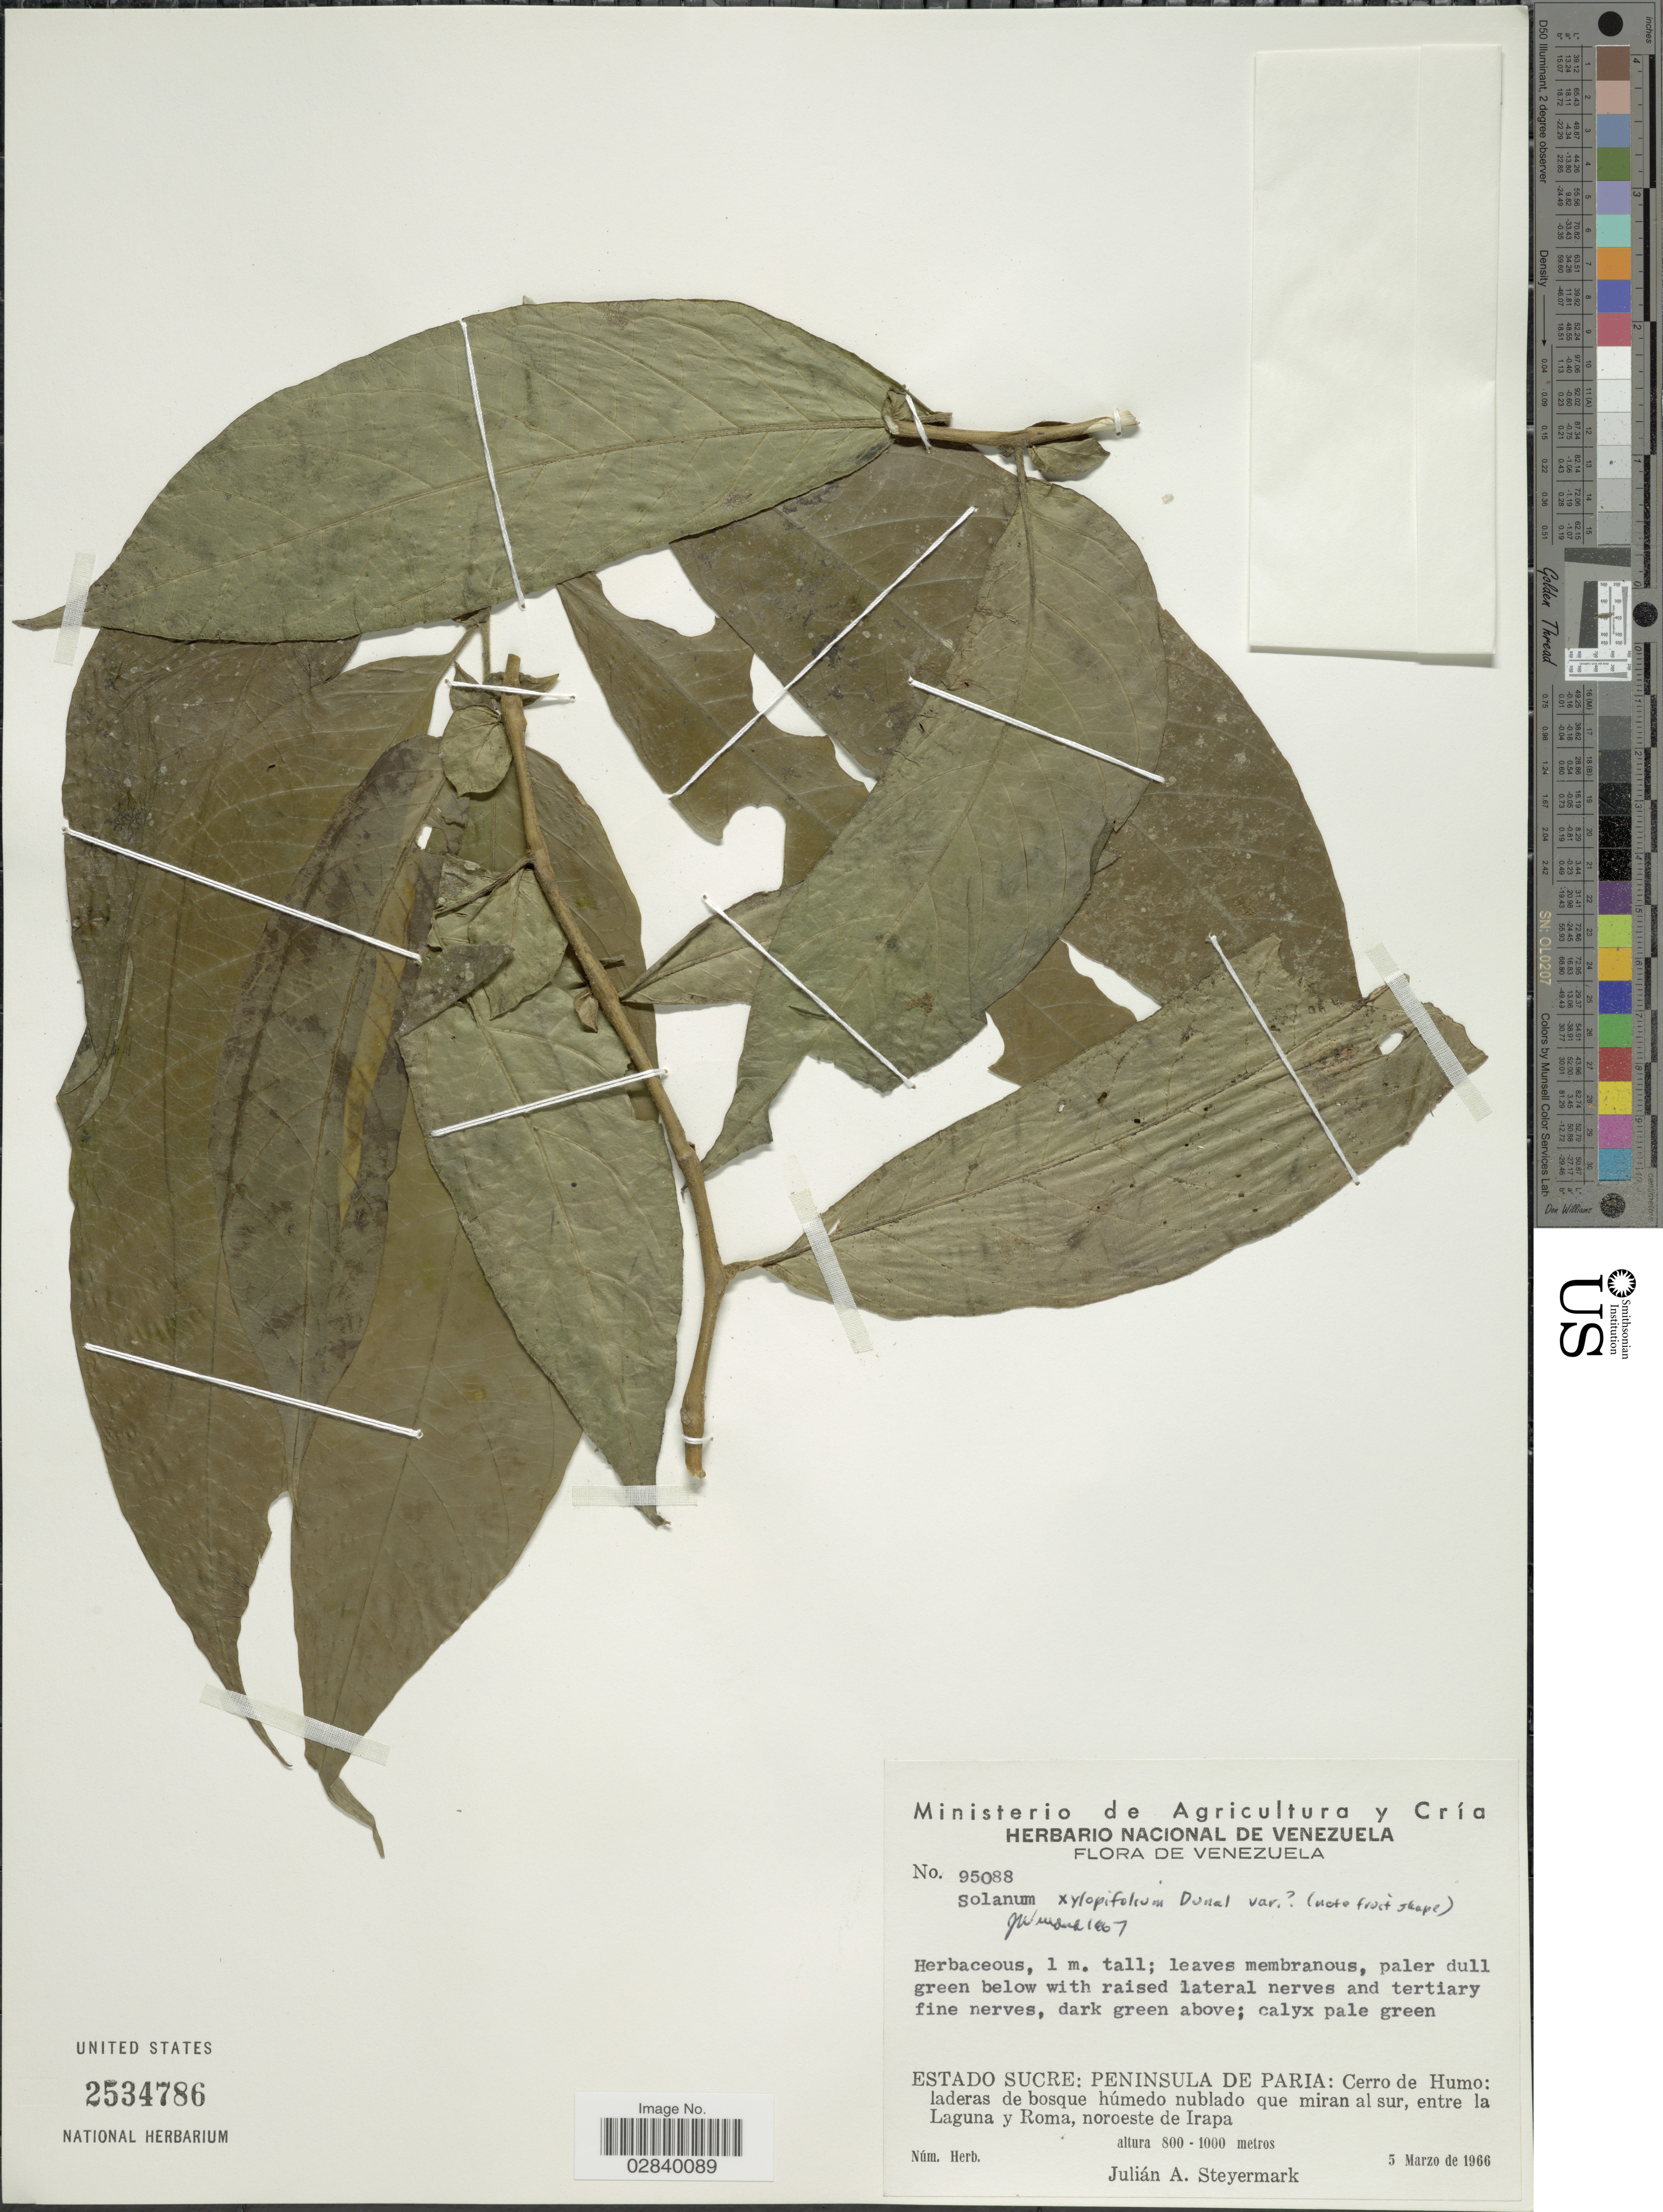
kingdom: Plantae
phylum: Tracheophyta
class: Magnoliopsida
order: Solanales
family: Solanaceae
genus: Lycianthes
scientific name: Lycianthes acutifolia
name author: (Ruiz & Pav.) Bitter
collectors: J. Steyermark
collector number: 95088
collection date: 1966-03-05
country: Venezuela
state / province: Sucre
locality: Peninsula de Paria: Cerro de Humo: laderas de bosque húmedo nublado que miran al sur, entre la Laguna y Roma, noroeste de Irapa.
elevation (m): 800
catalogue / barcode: US 2534786